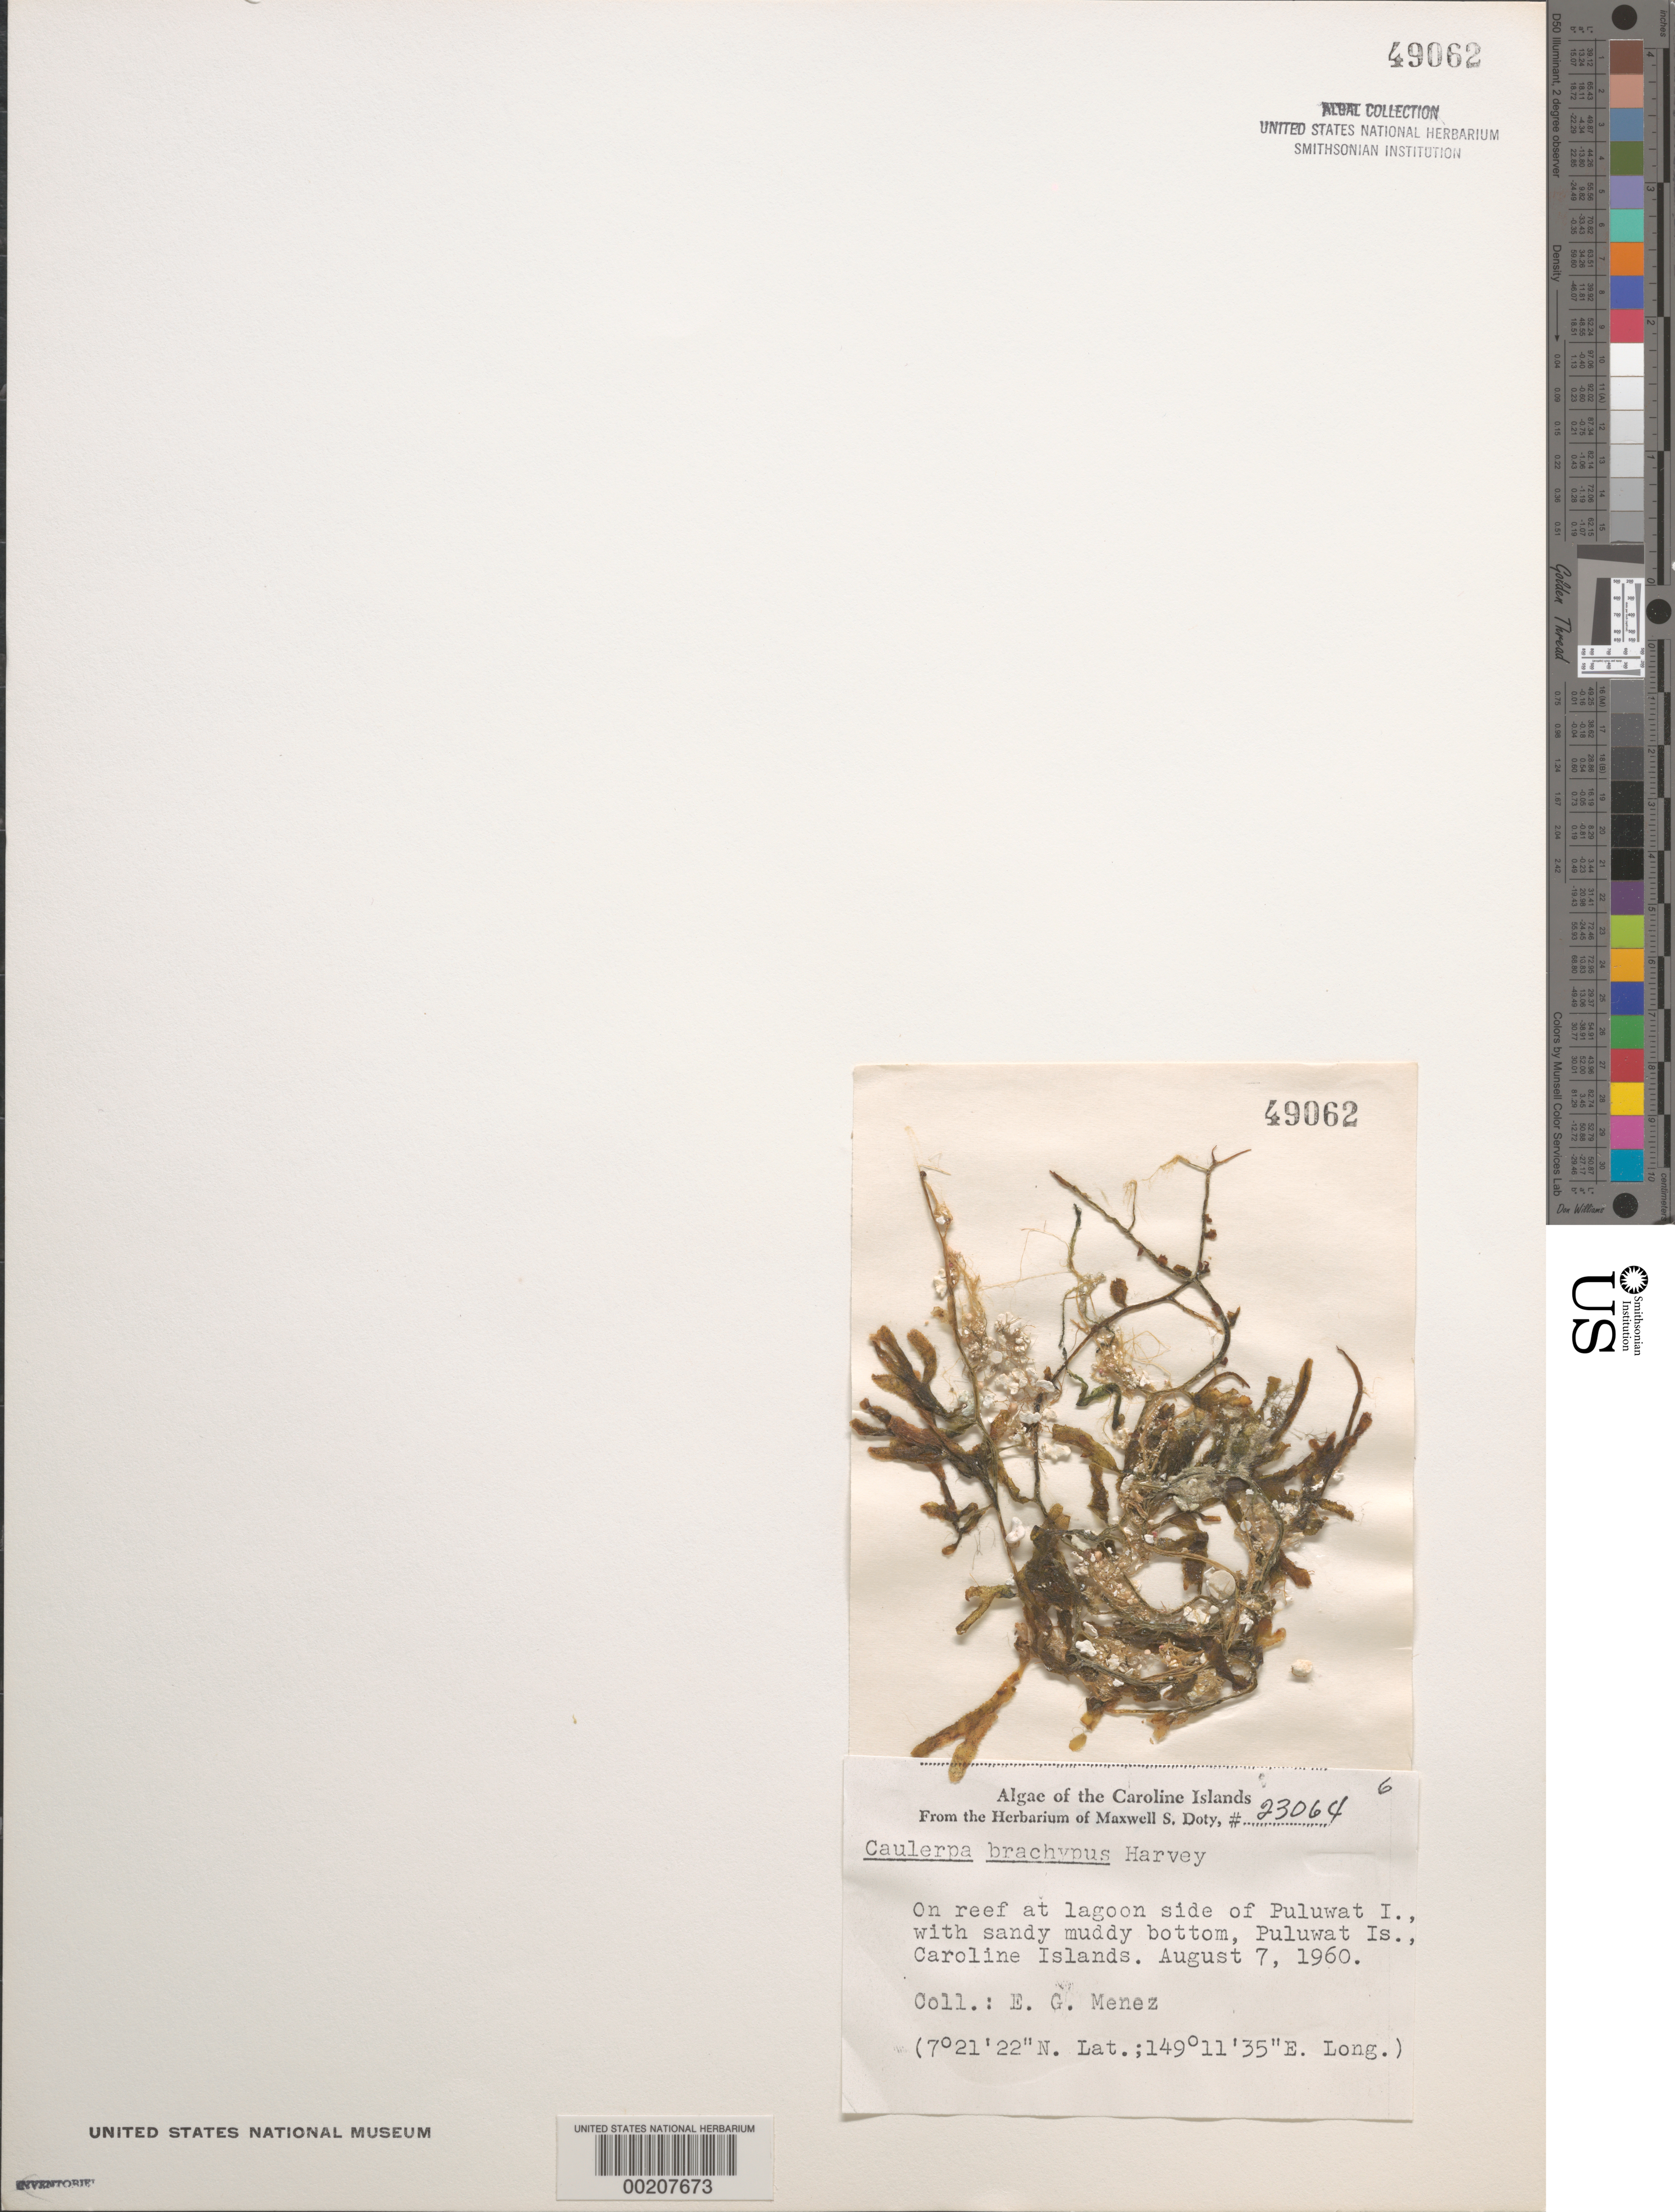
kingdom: Plantae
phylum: Chlorophyta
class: Ulvophyceae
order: Bryopsidales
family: Caulerpaceae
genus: Caulerpa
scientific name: Caulerpa brachypus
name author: Harv.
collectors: Meñez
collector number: MSD 23064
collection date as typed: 07 Aug 1960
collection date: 1960-08-07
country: Micronesia, Federated States of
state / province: Truk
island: Puluwat Atoll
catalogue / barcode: US 49062